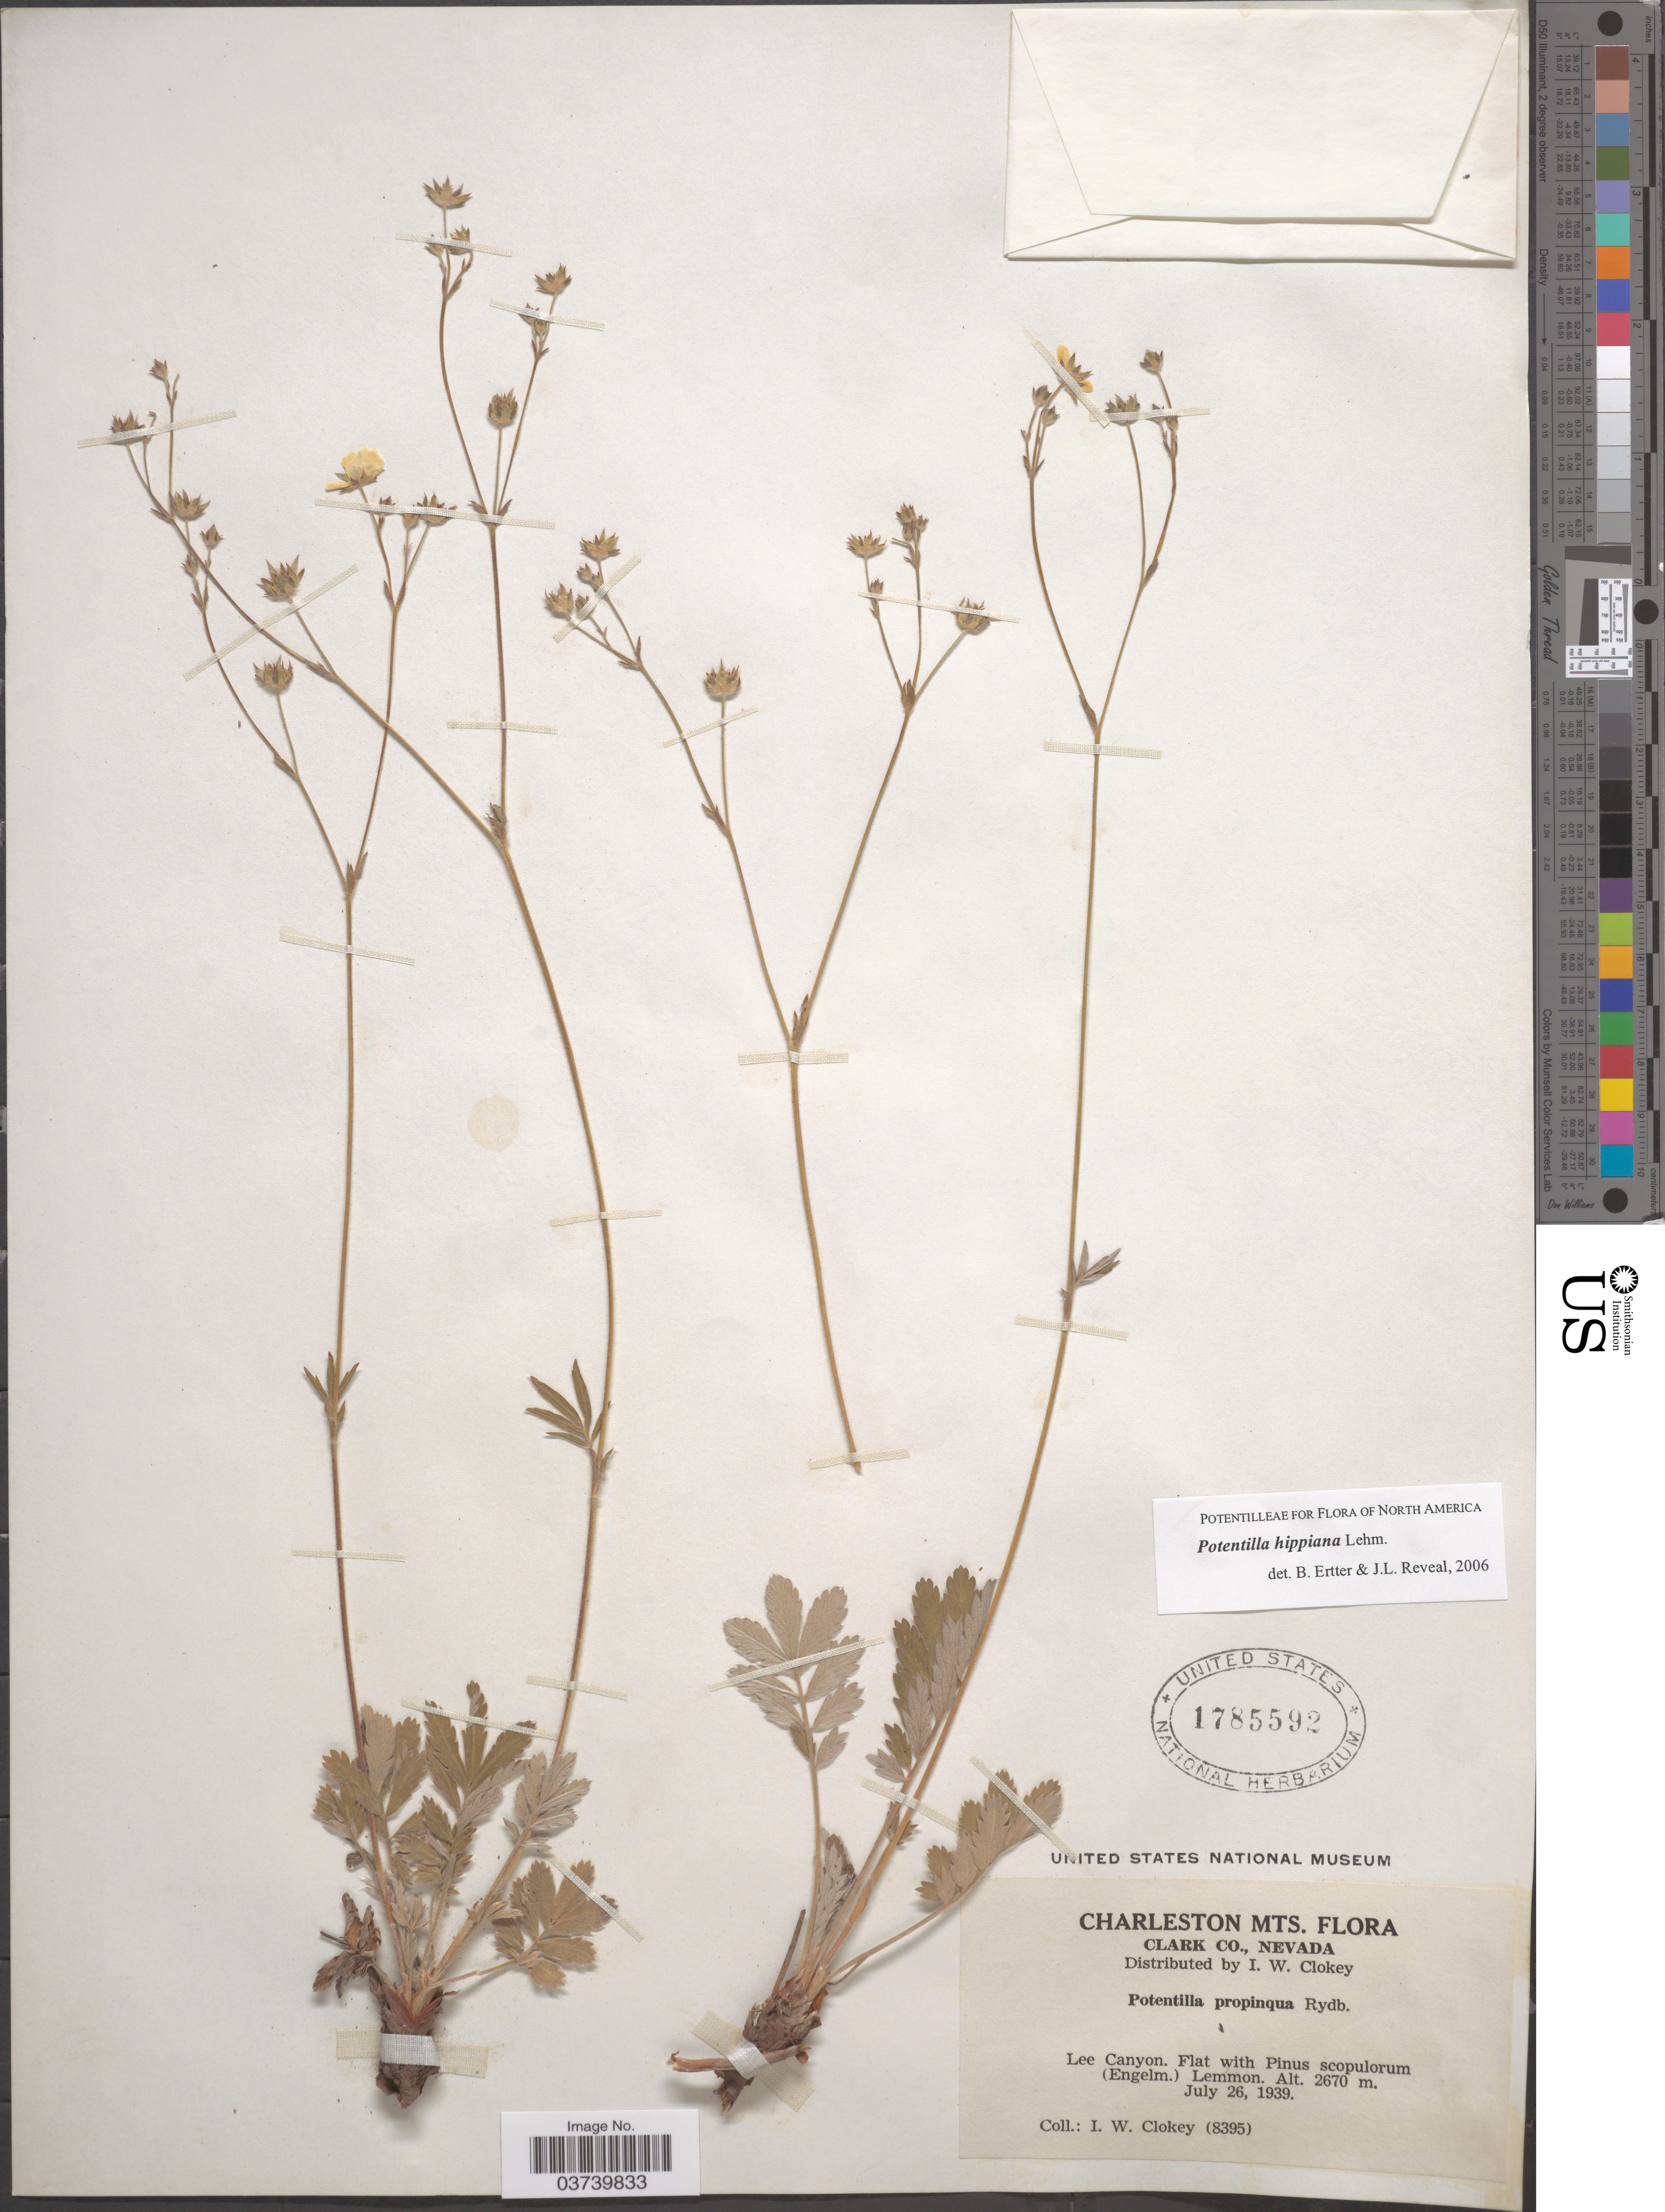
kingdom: Plantae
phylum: Tracheophyta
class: Magnoliopsida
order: Rosales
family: Rosaceae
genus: Potentilla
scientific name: Potentilla hippiana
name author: Lehm.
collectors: I. W. Clokey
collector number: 8395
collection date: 1939-07-26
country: United States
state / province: Nevada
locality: Charleston Mts. Clark Co. Lee Canyon.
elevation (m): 2670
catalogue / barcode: US 1785592